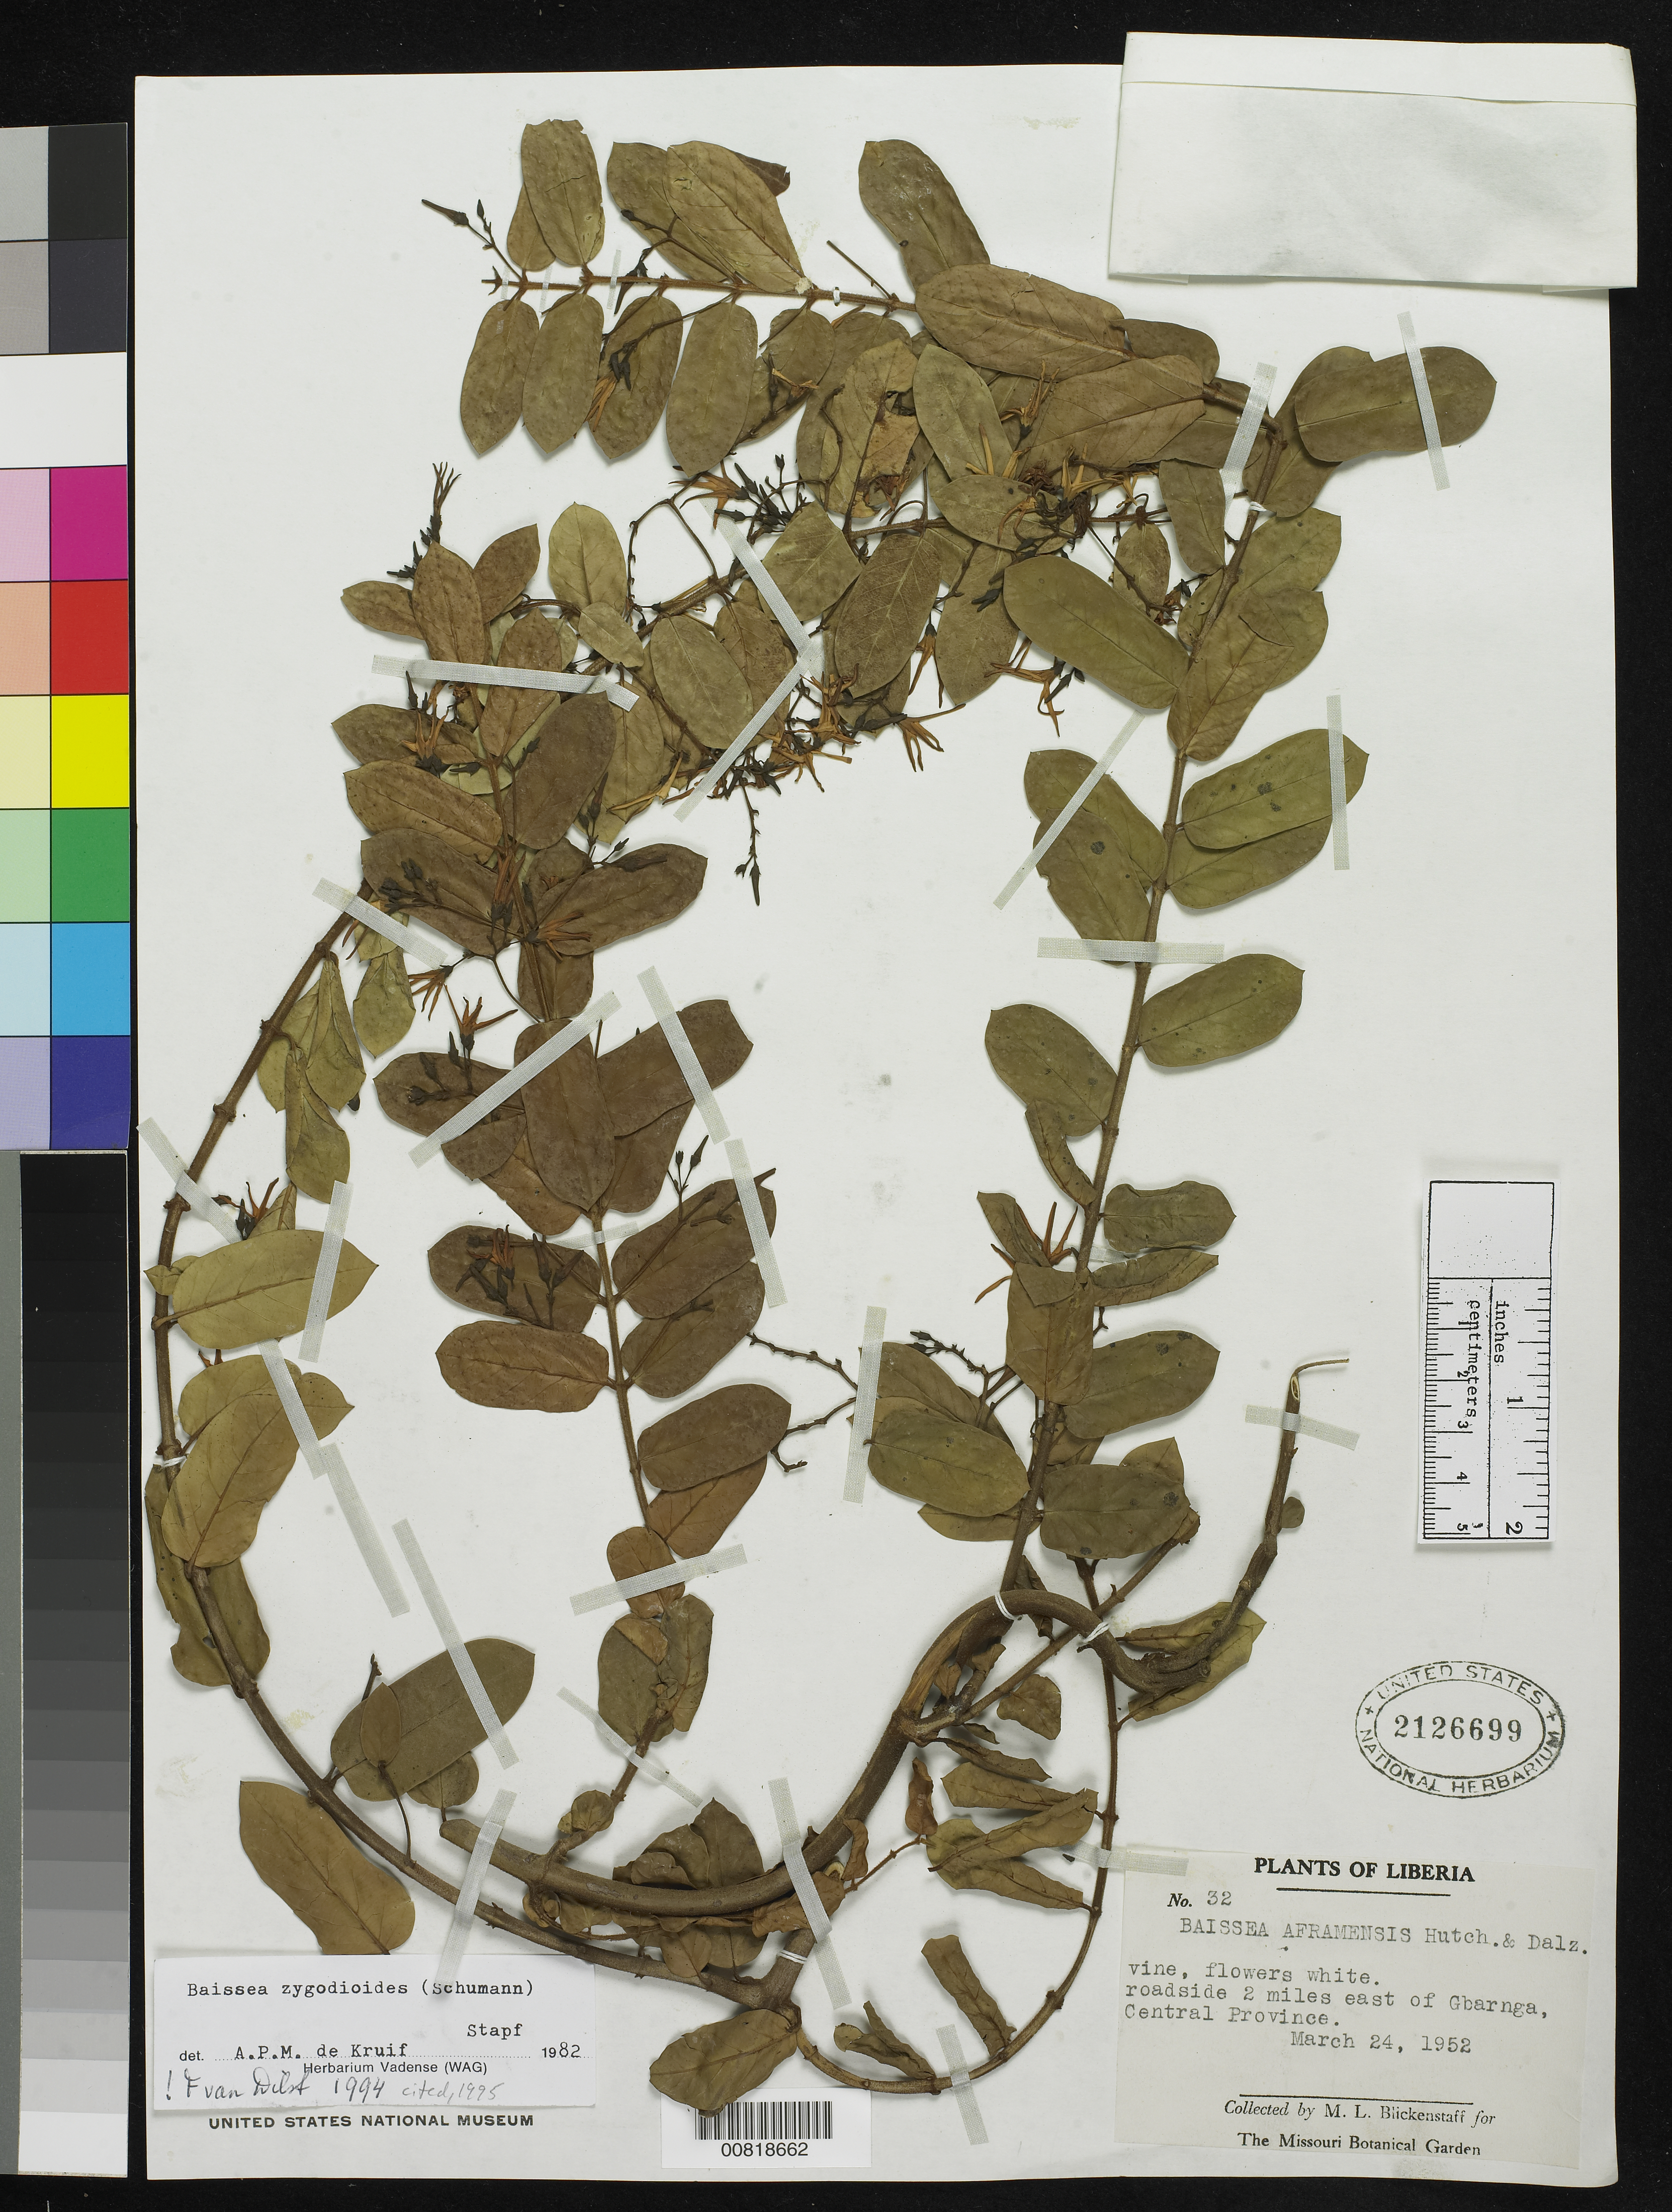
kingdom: Plantae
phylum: Tracheophyta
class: Magnoliopsida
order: Gentianales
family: Apocynaceae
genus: Baissea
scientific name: Baissea zygodioides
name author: (Schum.) Stapf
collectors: M. Blickenstaff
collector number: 32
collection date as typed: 24 Mar 1952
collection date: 1952-03-24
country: Liberia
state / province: Bong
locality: Central Province: 2 miles E of Gbarnga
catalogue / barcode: US 2126699